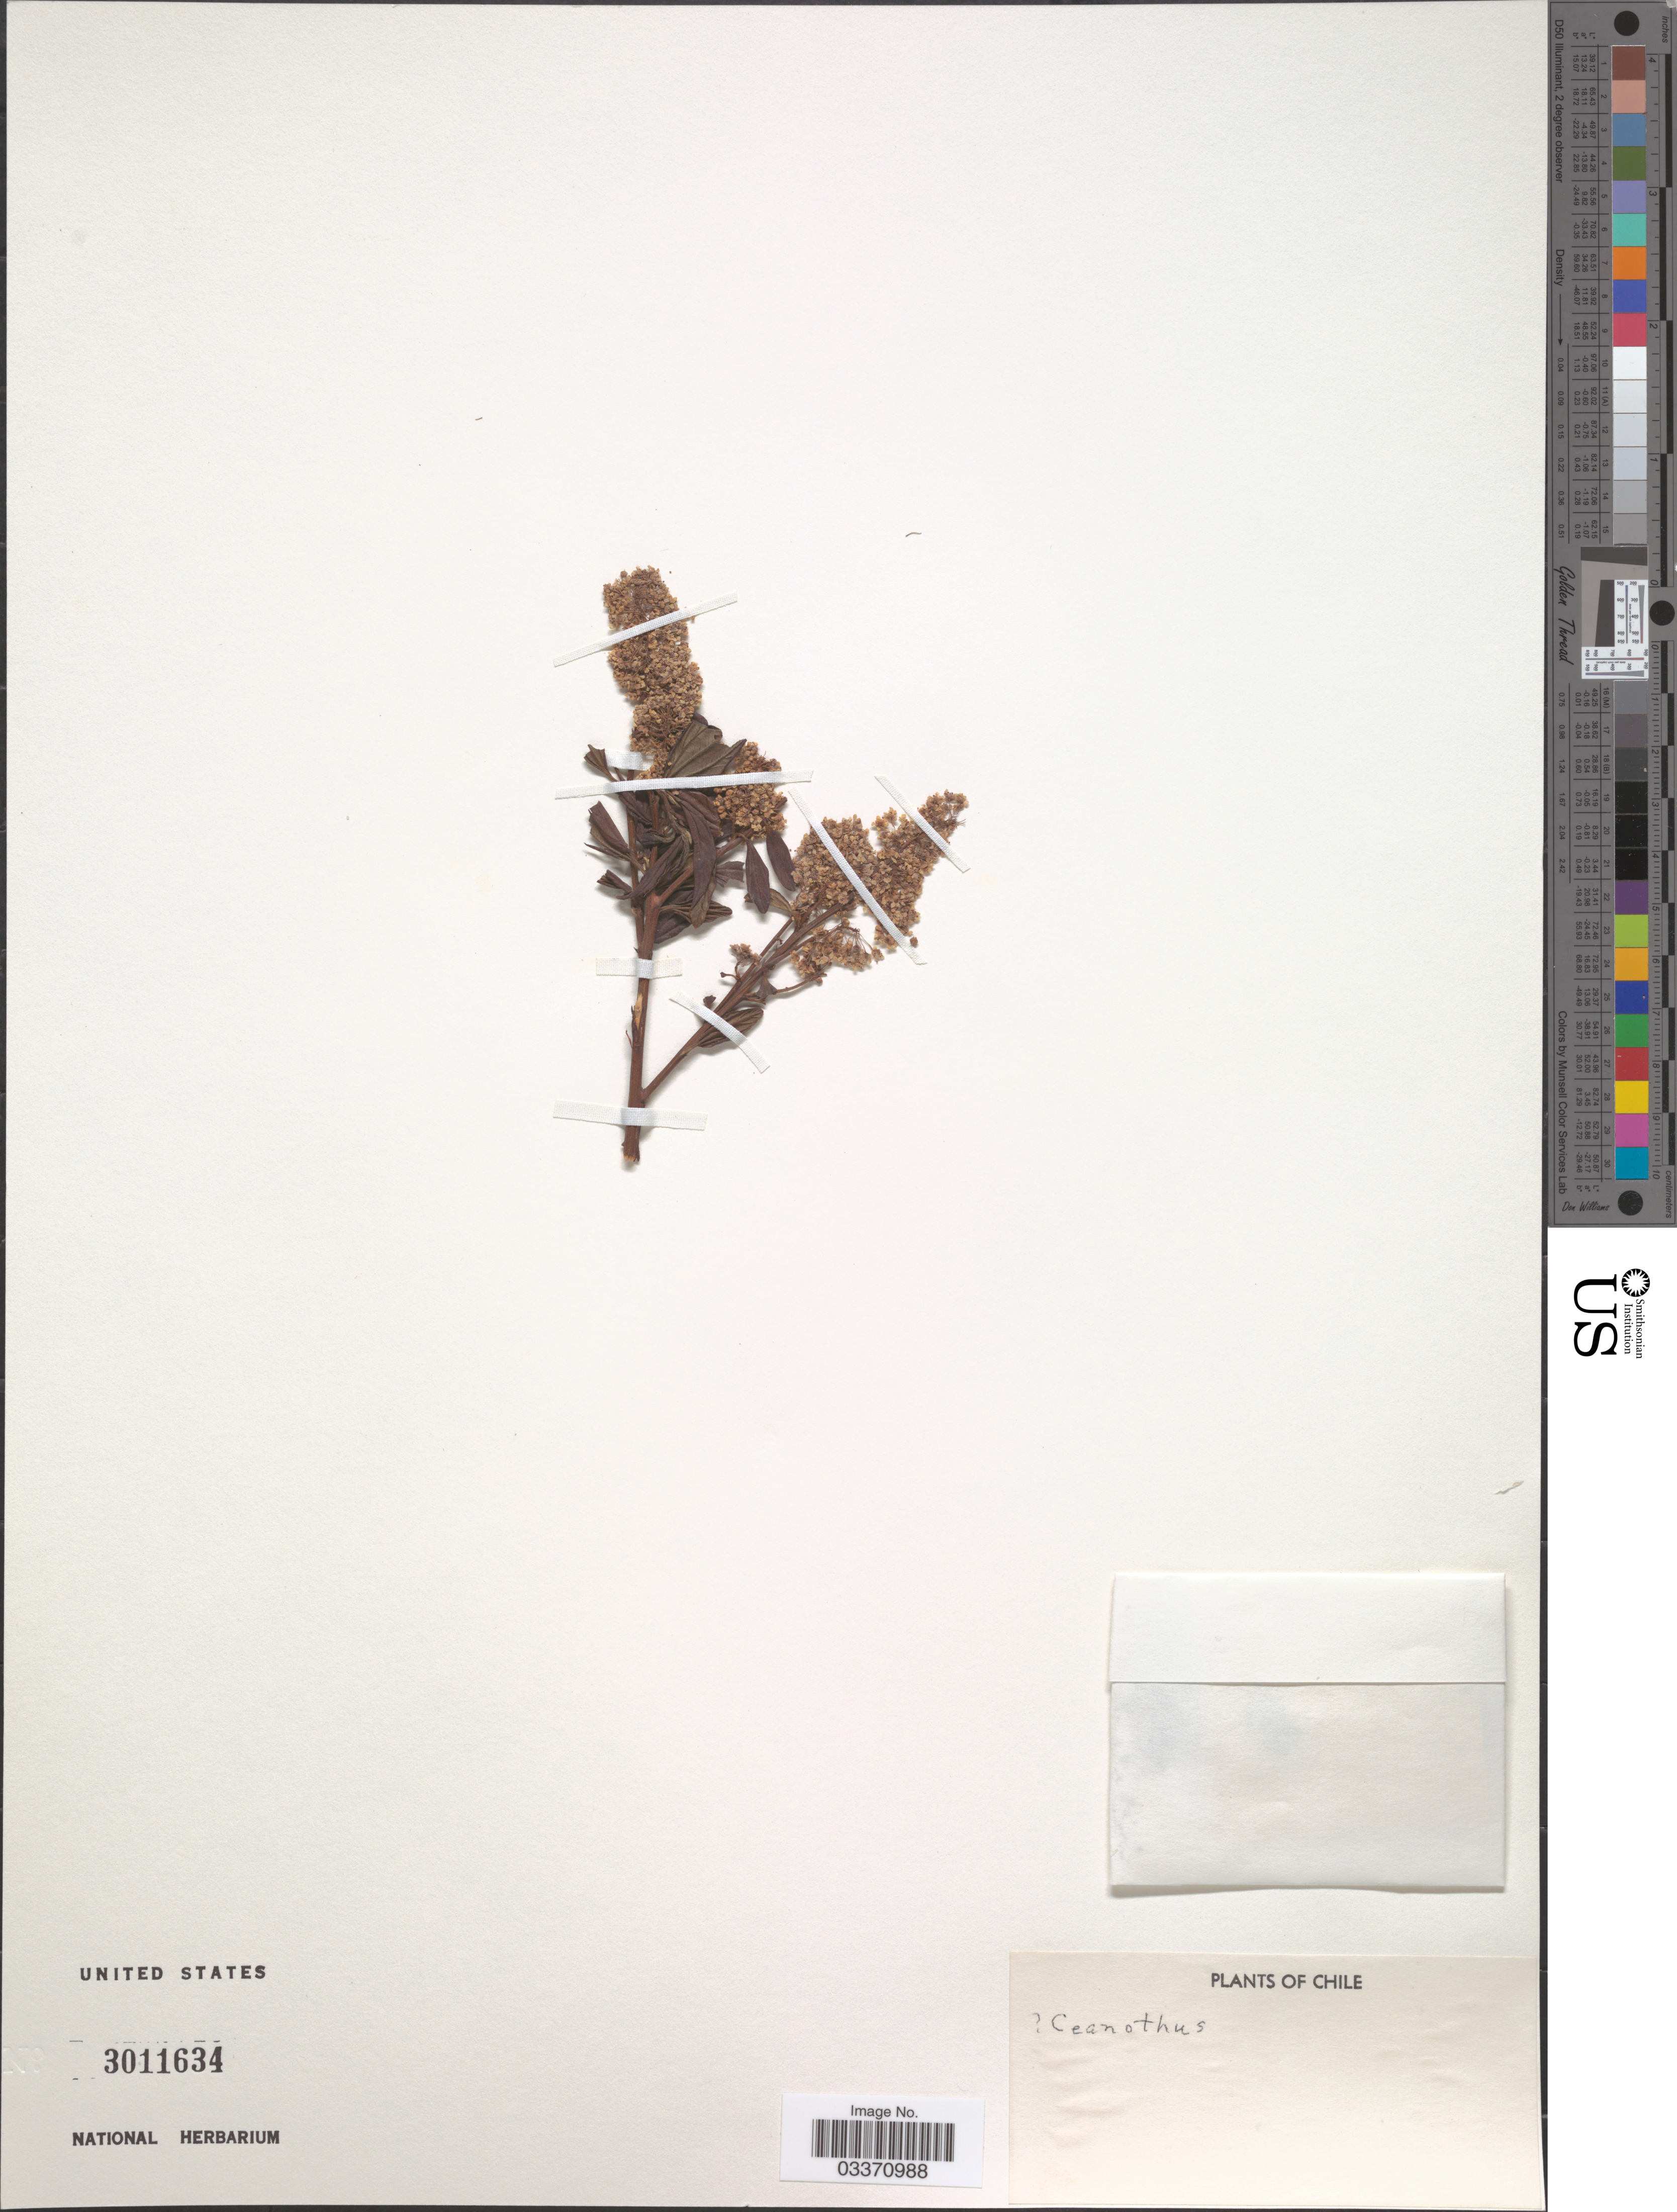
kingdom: Plantae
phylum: Tracheophyta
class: Magnoliopsida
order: Rosales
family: Rhamnaceae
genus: Ceanothus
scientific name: Ceanothus sp.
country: Chile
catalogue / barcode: US 3011634